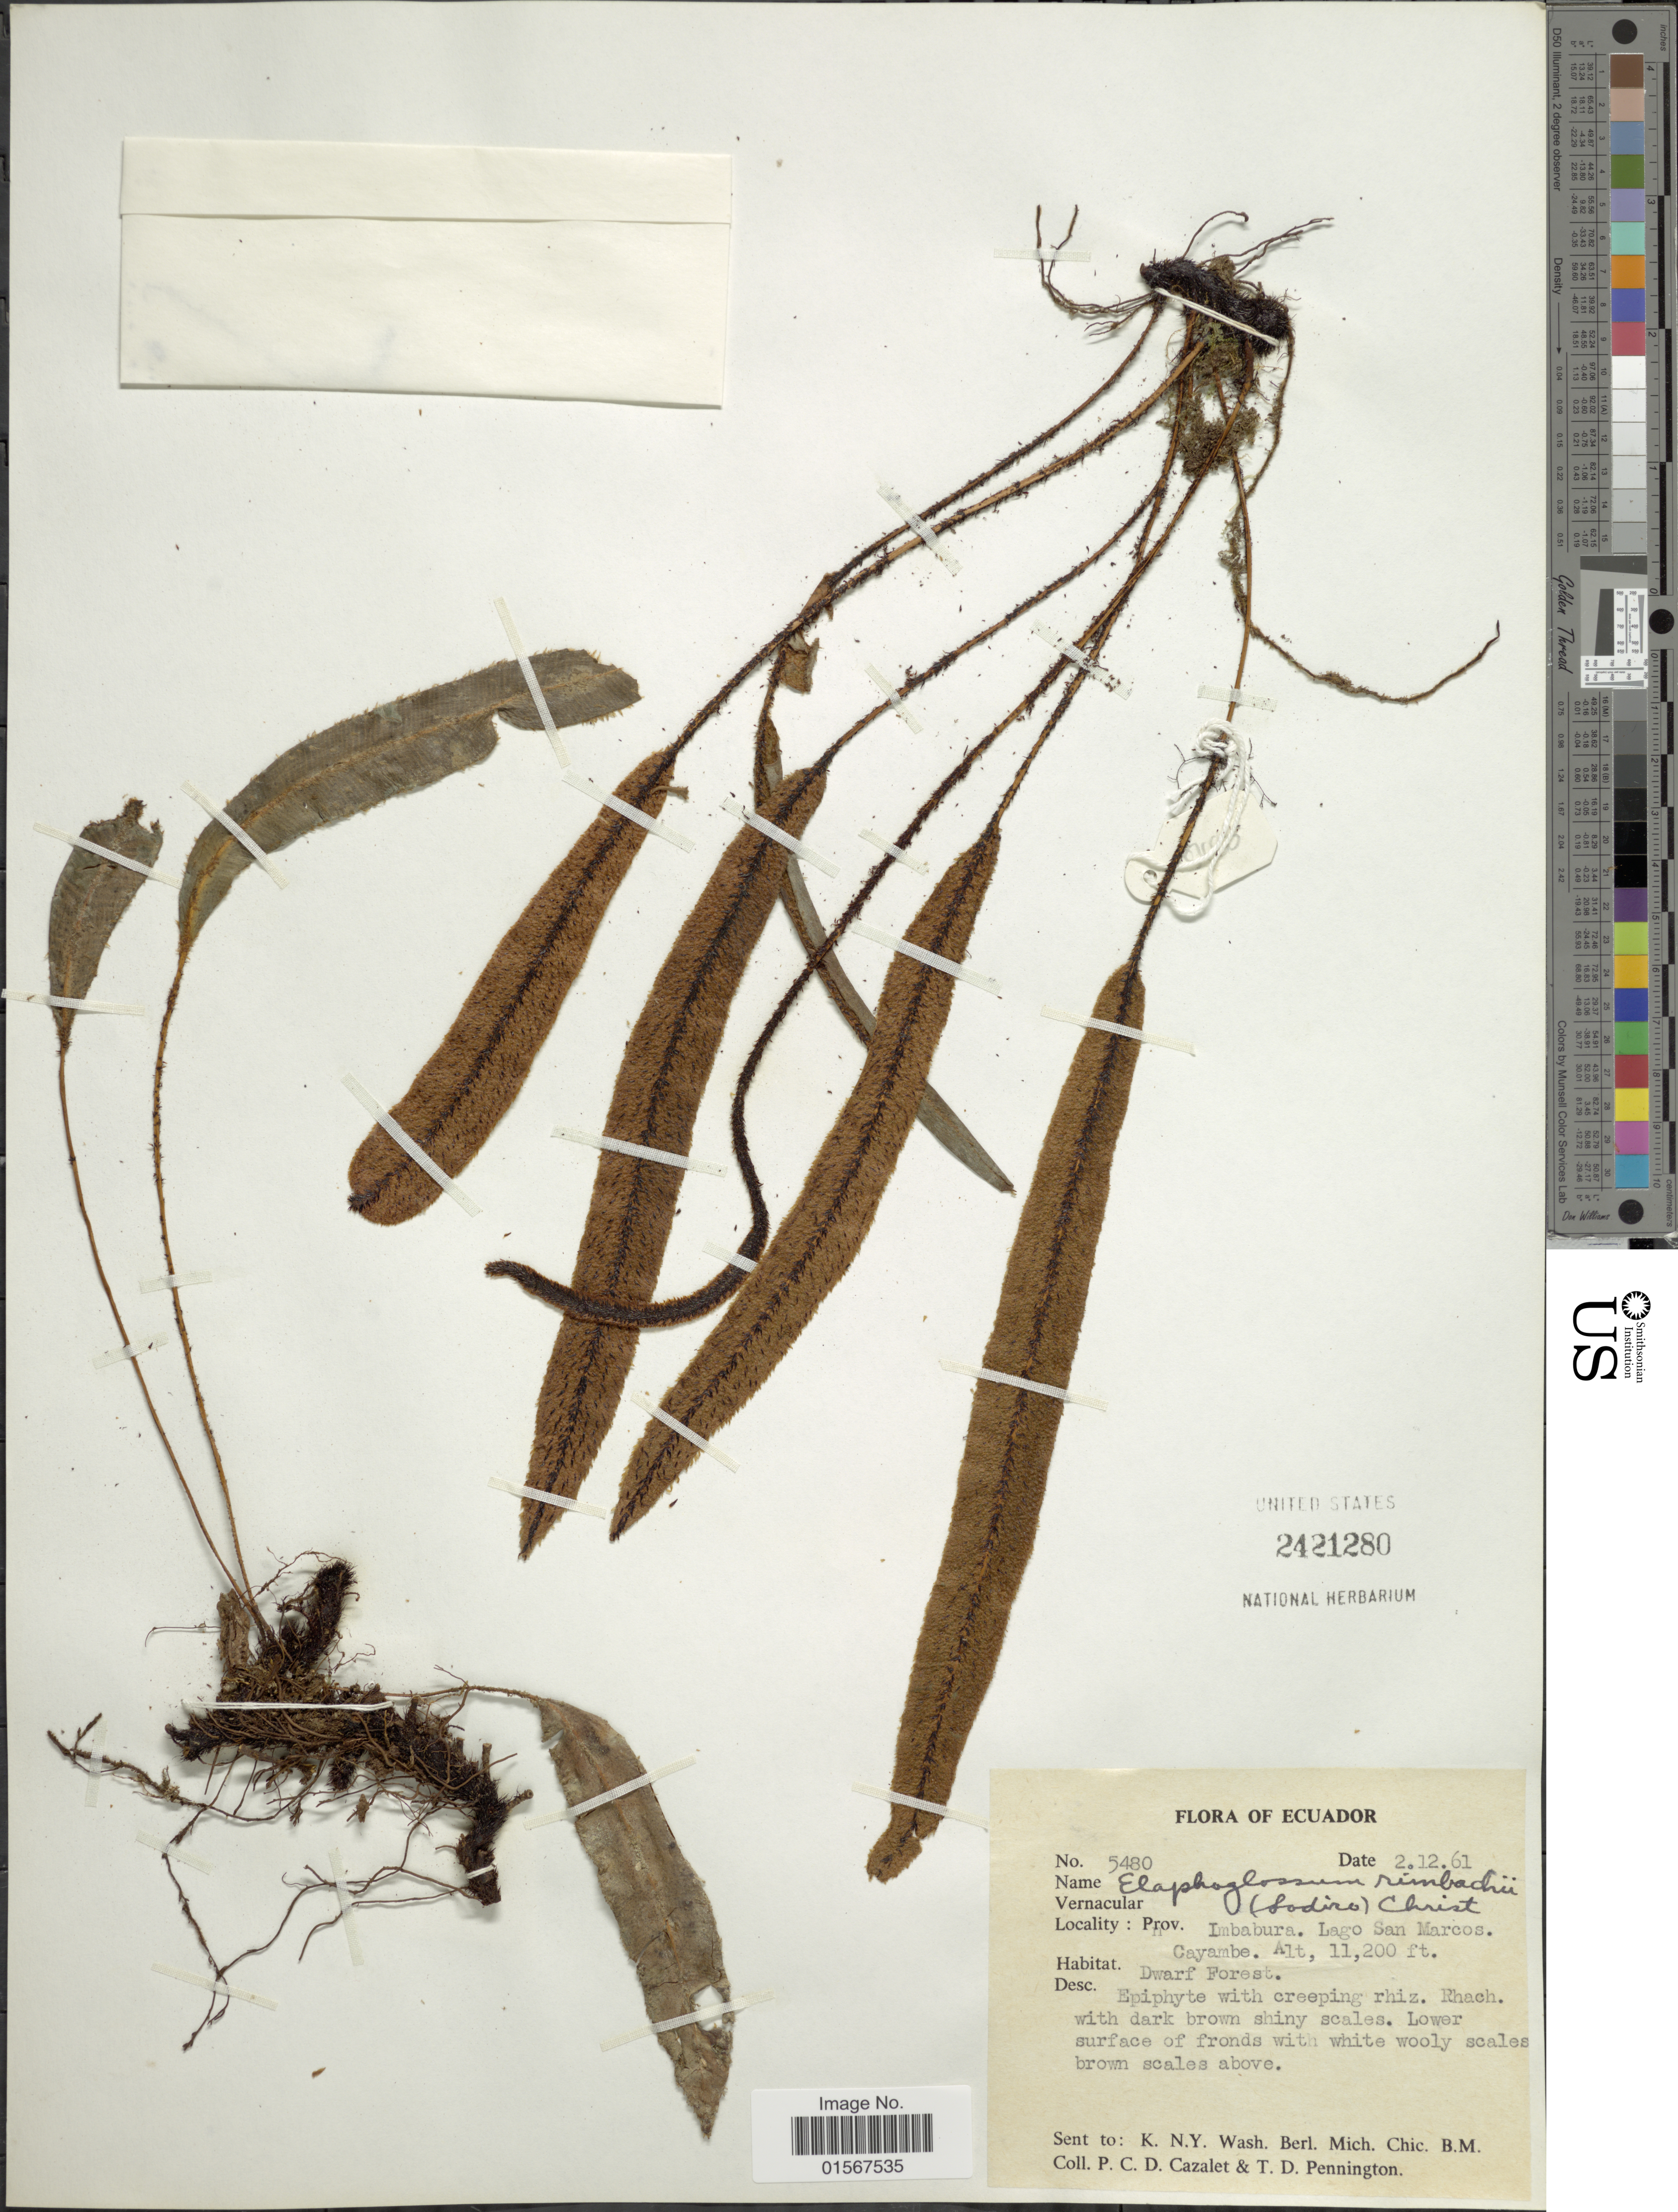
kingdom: Plantae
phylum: Tracheophyta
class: Polypodiopsida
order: Polypodiales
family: Dryopteridaceae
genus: Elaphoglossum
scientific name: Elaphoglossum rimbachii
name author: (Sodiro) Christ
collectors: P. C. D. Cazalet & T. D. Pennington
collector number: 5480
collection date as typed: Transcribed d/m/y: 2/12/61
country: Ecuador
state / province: Imbabura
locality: Ecuador, Prov. Imbabura, Laho San Marcos Cayambe.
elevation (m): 3414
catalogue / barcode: US 2421280